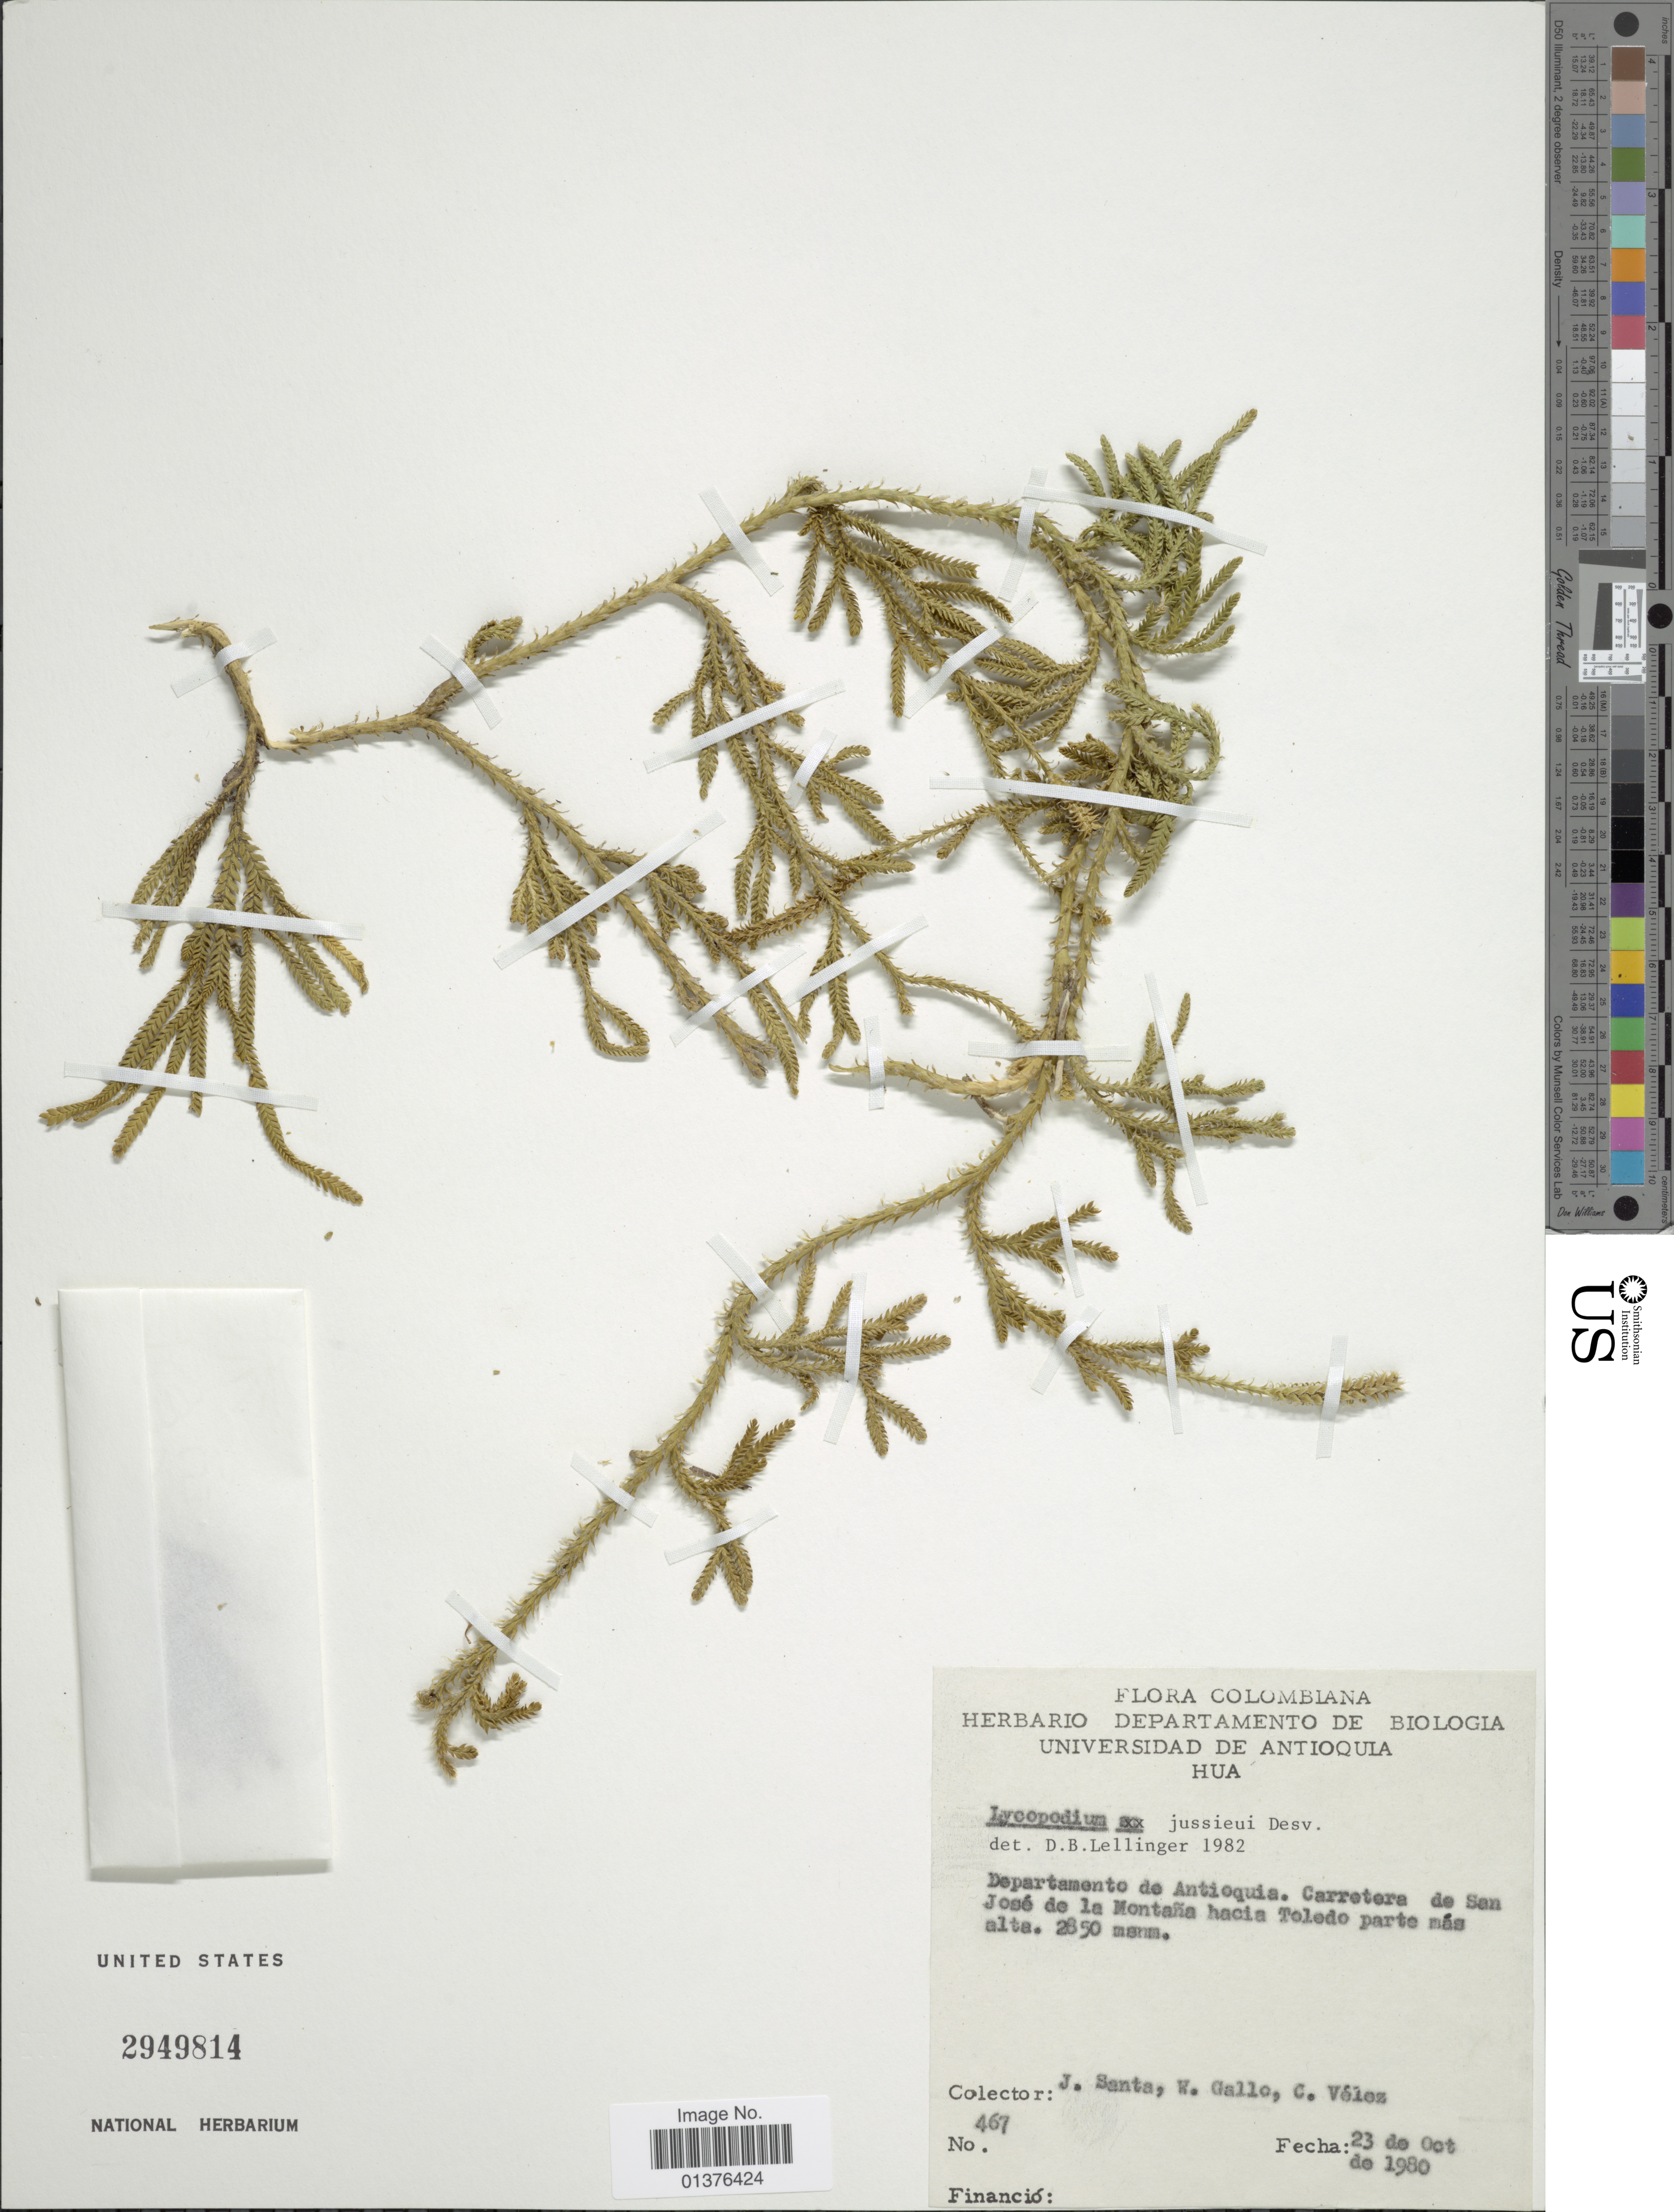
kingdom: Plantae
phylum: Tracheophyta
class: Lycopodiopsida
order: Lycopodiales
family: Lycopodiaceae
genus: Diphasium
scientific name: Diphasium jussiaei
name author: (Desv.) C. Presl ex Rothm.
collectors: J. Santa, W. Gallo & C. Velez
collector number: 467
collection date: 1980-10-23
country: Colombia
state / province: Antioquia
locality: Carretera de San José de la Montana hacis Toledo part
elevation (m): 2850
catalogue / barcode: US 2949814